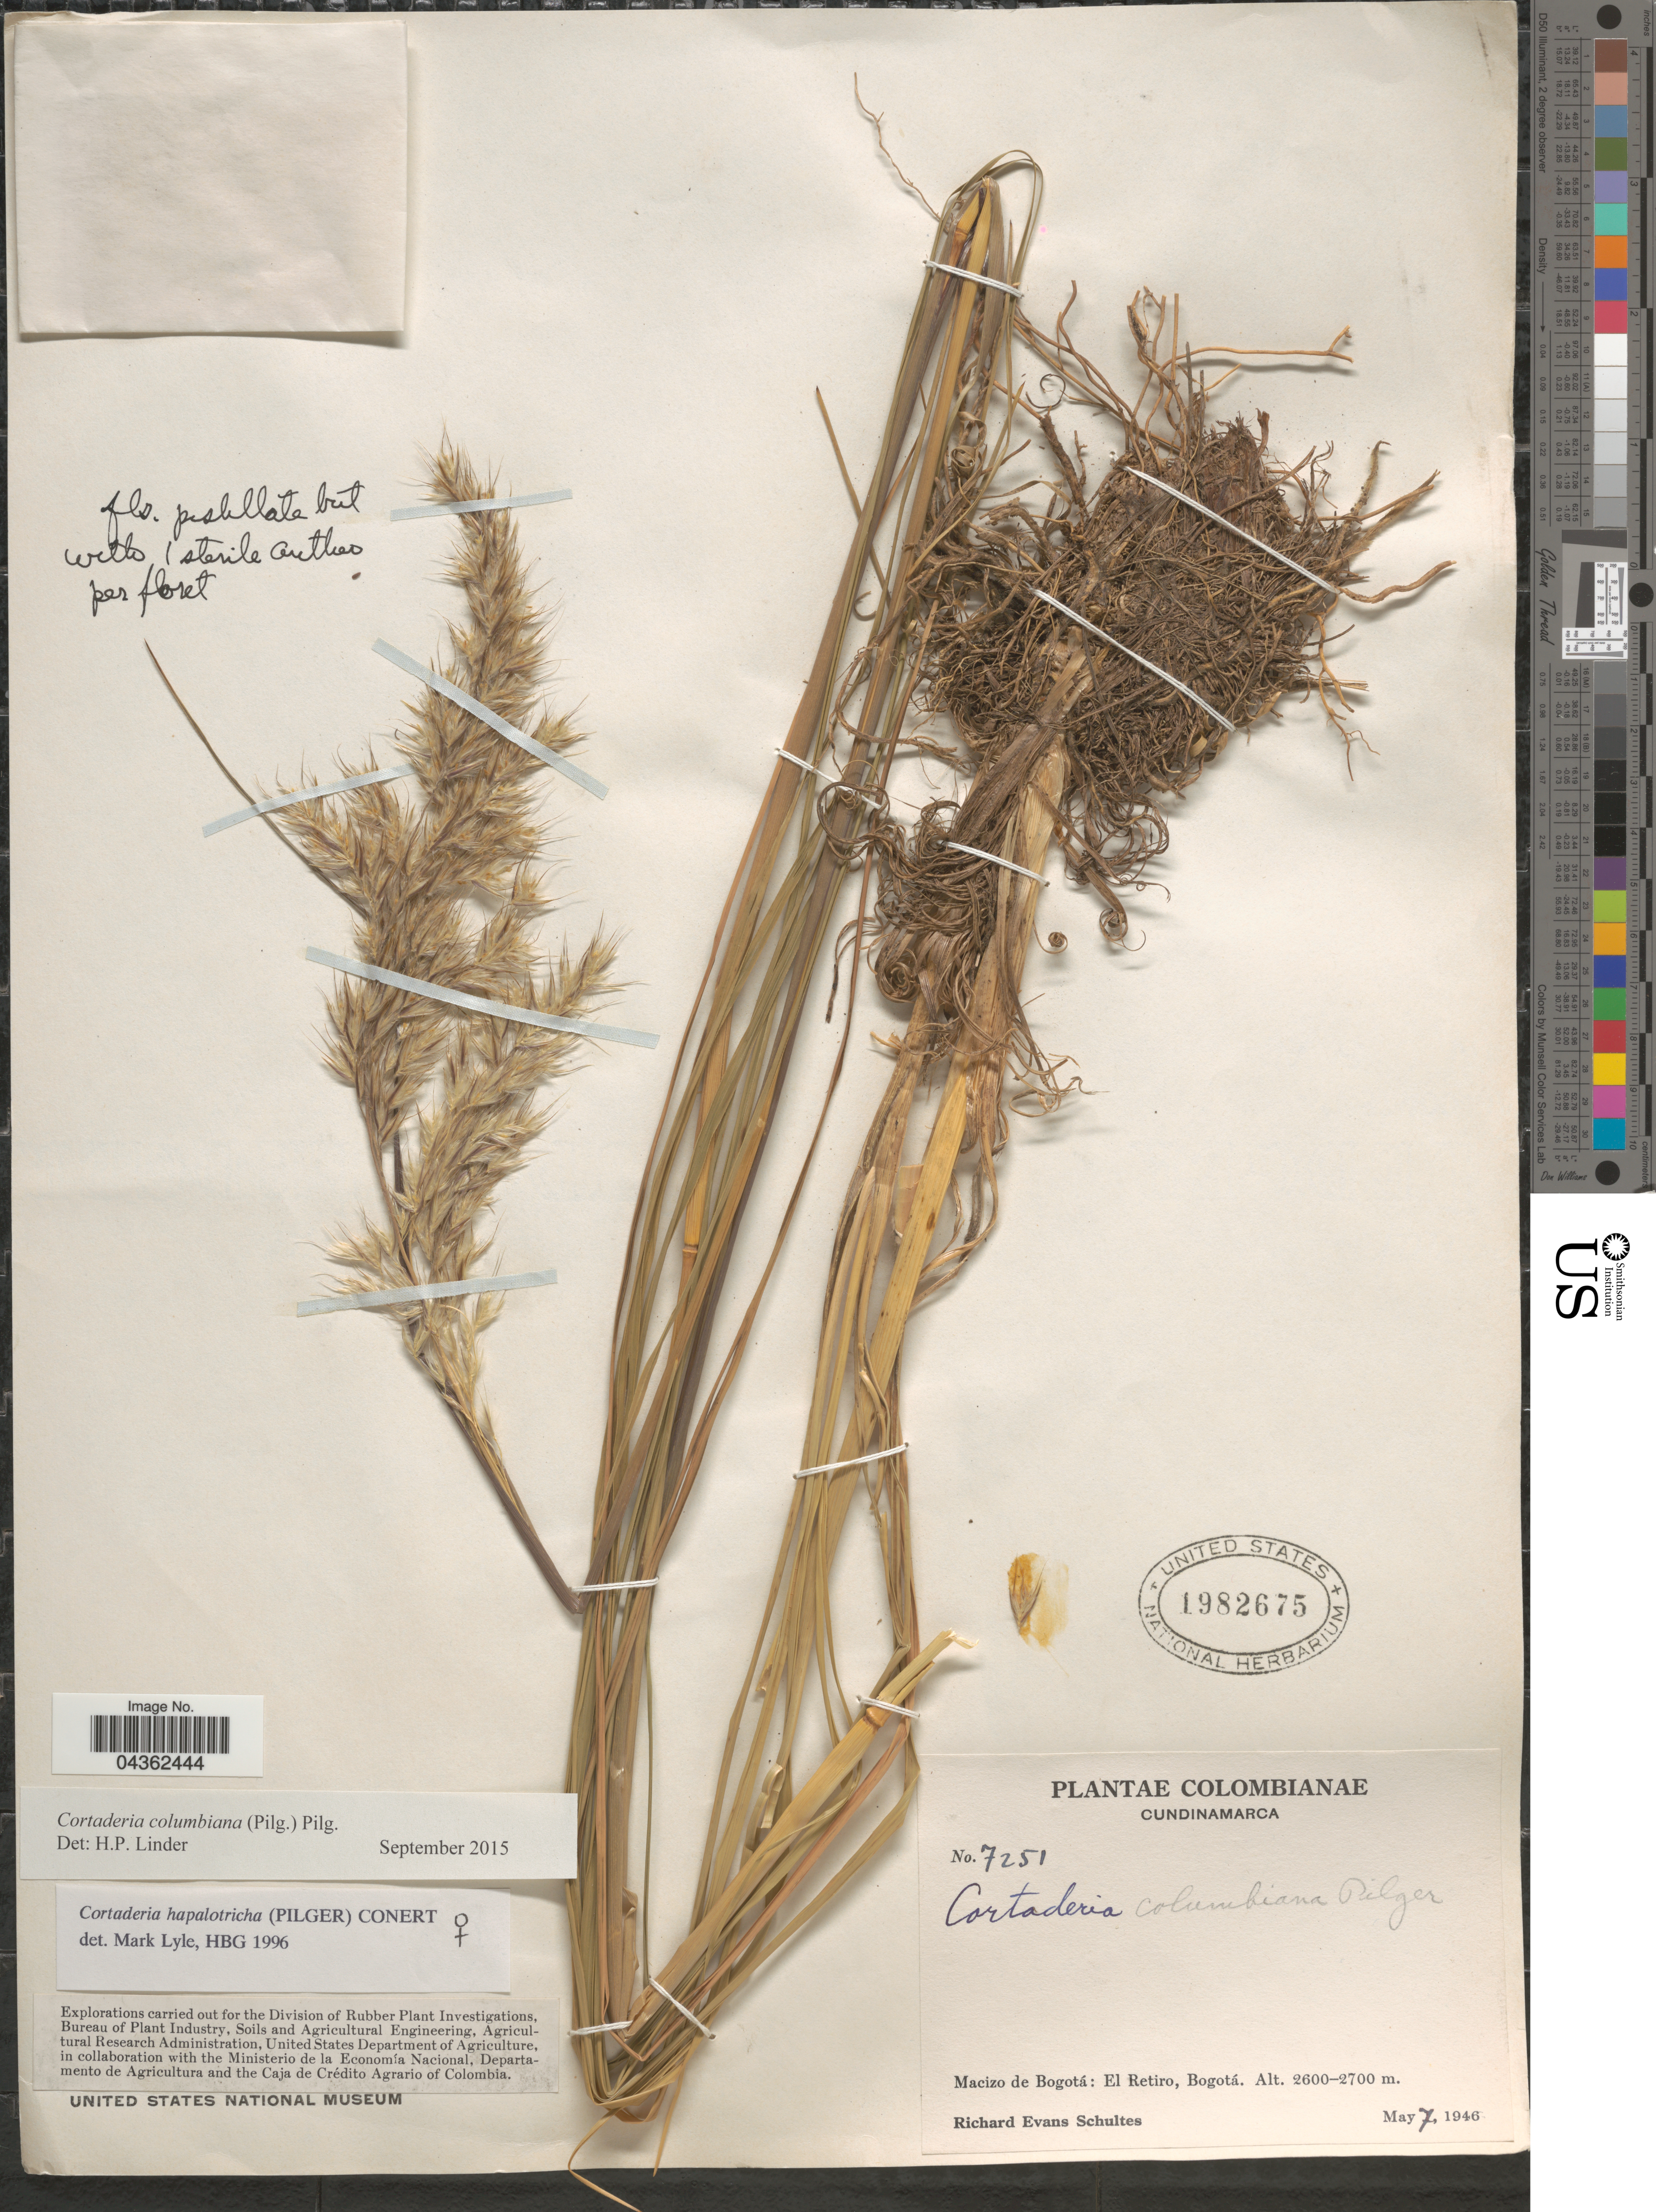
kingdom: Plantae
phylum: Tracheophyta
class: Liliopsida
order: Poales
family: Poaceae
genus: Cortaderia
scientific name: Cortaderia columbiana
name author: (Pilg.) Pilg.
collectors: R. E. Schultes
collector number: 7251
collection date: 1946-05-07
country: Colombia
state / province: Cundinamarca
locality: Macizo de Bogotá: El Retiro, Bogotá.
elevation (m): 2600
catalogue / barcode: US 1982675